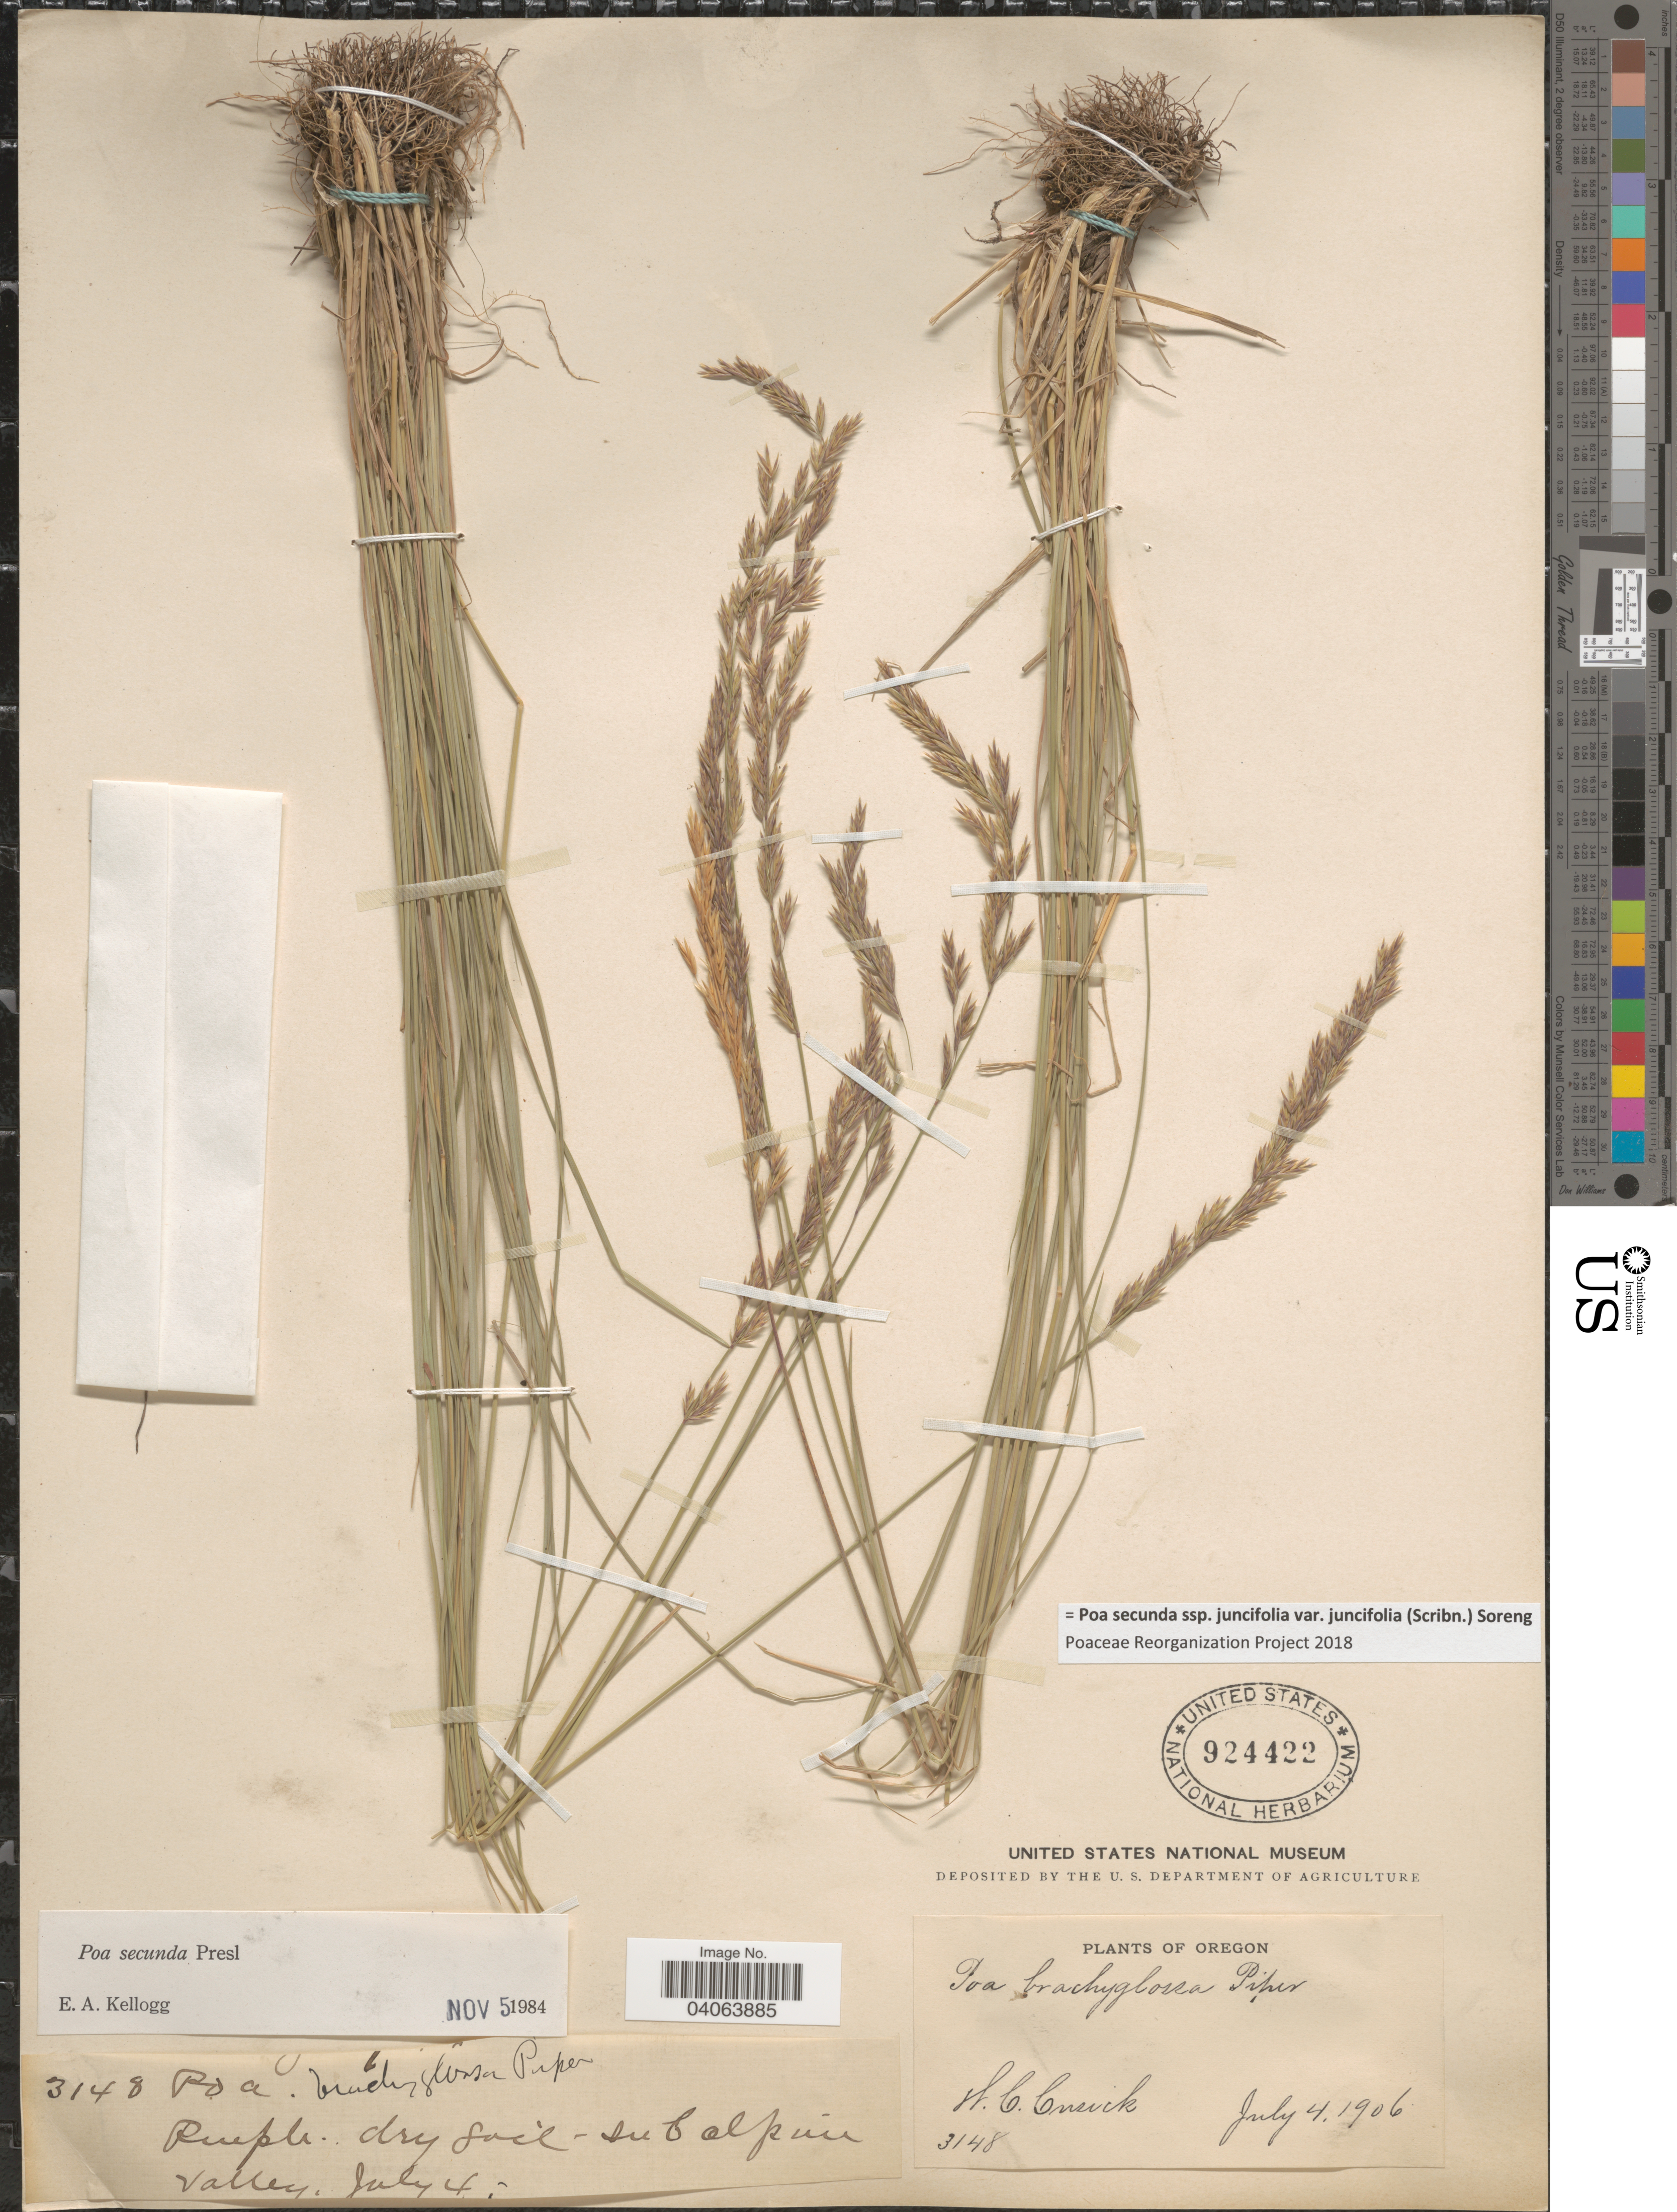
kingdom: Plantae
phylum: Tracheophyta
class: Liliopsida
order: Poales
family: Poaceae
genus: Poa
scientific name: Poa secunda subsp. juncifolia var. juncifolia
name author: (Scribn.) Soreng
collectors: W. C. Cusick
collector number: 3148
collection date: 1906-07-04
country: United States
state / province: Oregon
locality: Subalpine valley.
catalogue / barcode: US 924422